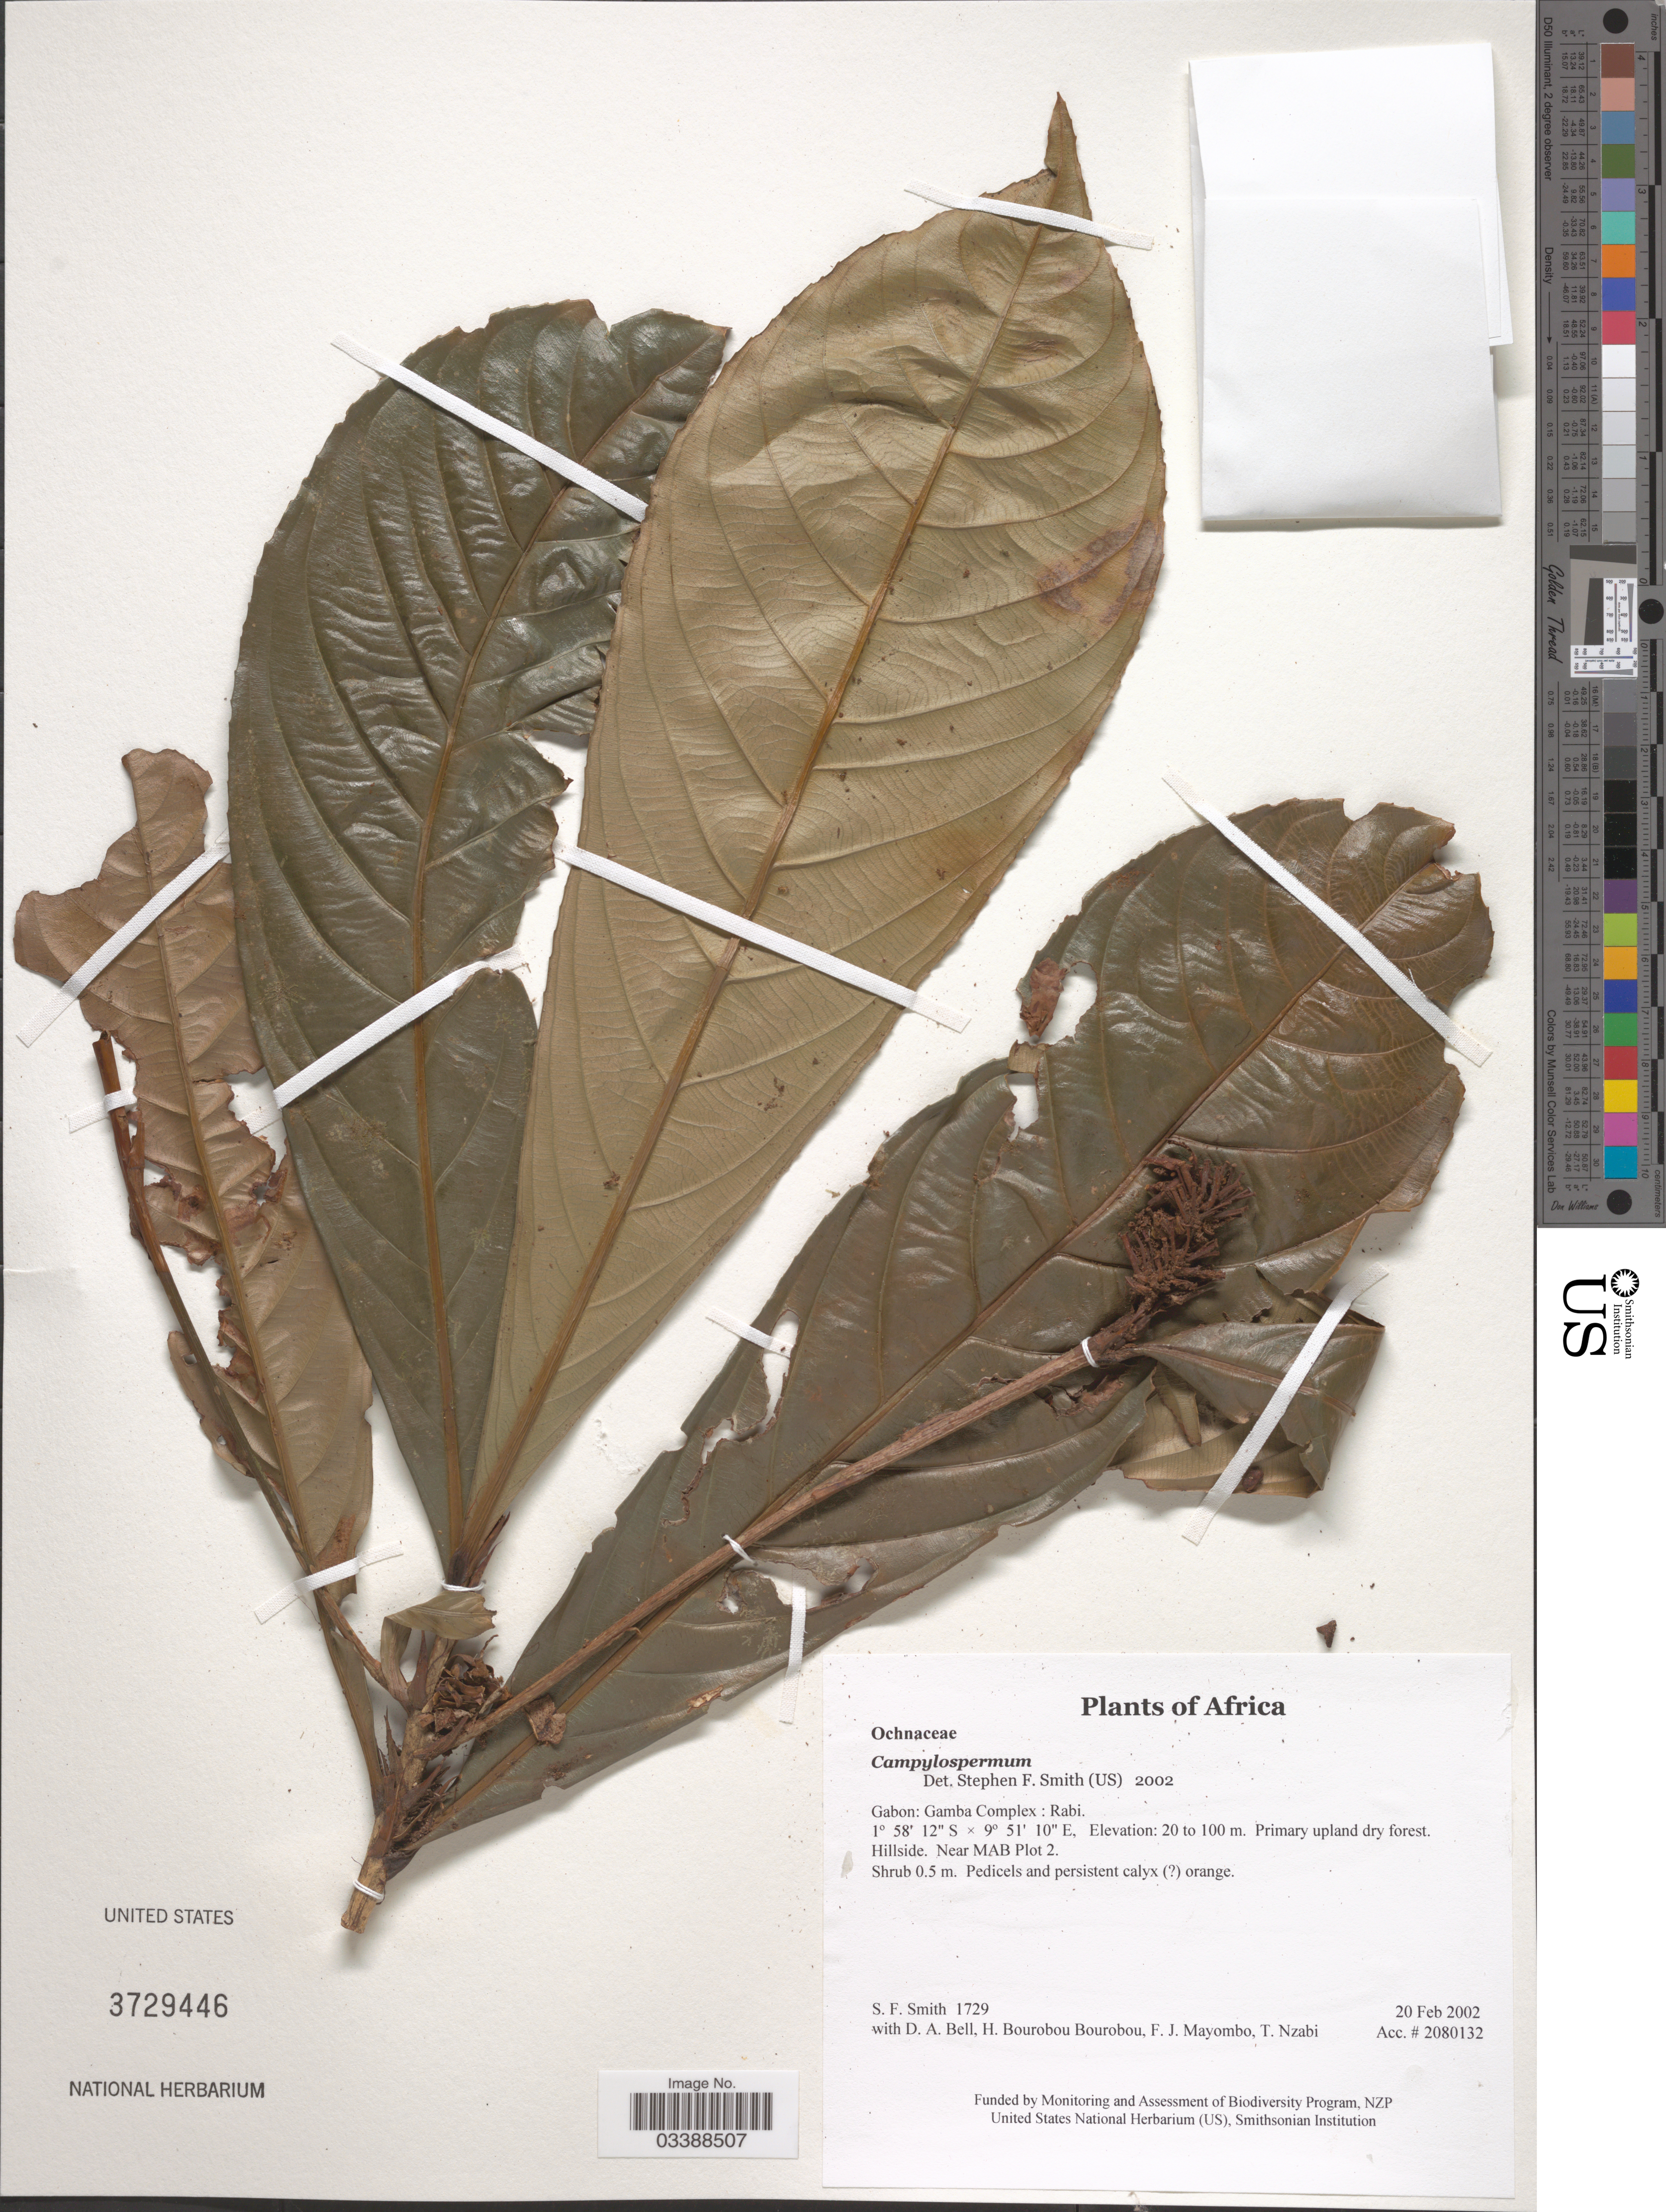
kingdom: Plantae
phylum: Tracheophyta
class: Magnoliopsida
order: Malpighiales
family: Ochnaceae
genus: Campylospermum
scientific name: Campylospermum sp.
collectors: S.F. Smith, D. A. Bell, H. Bourobou Bourobou & F. J. Mayombo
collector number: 1729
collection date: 2002-02-20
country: Gabon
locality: Gamba Complex: Rabi. Near MAB Plot 2.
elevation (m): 20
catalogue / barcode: US 3729446